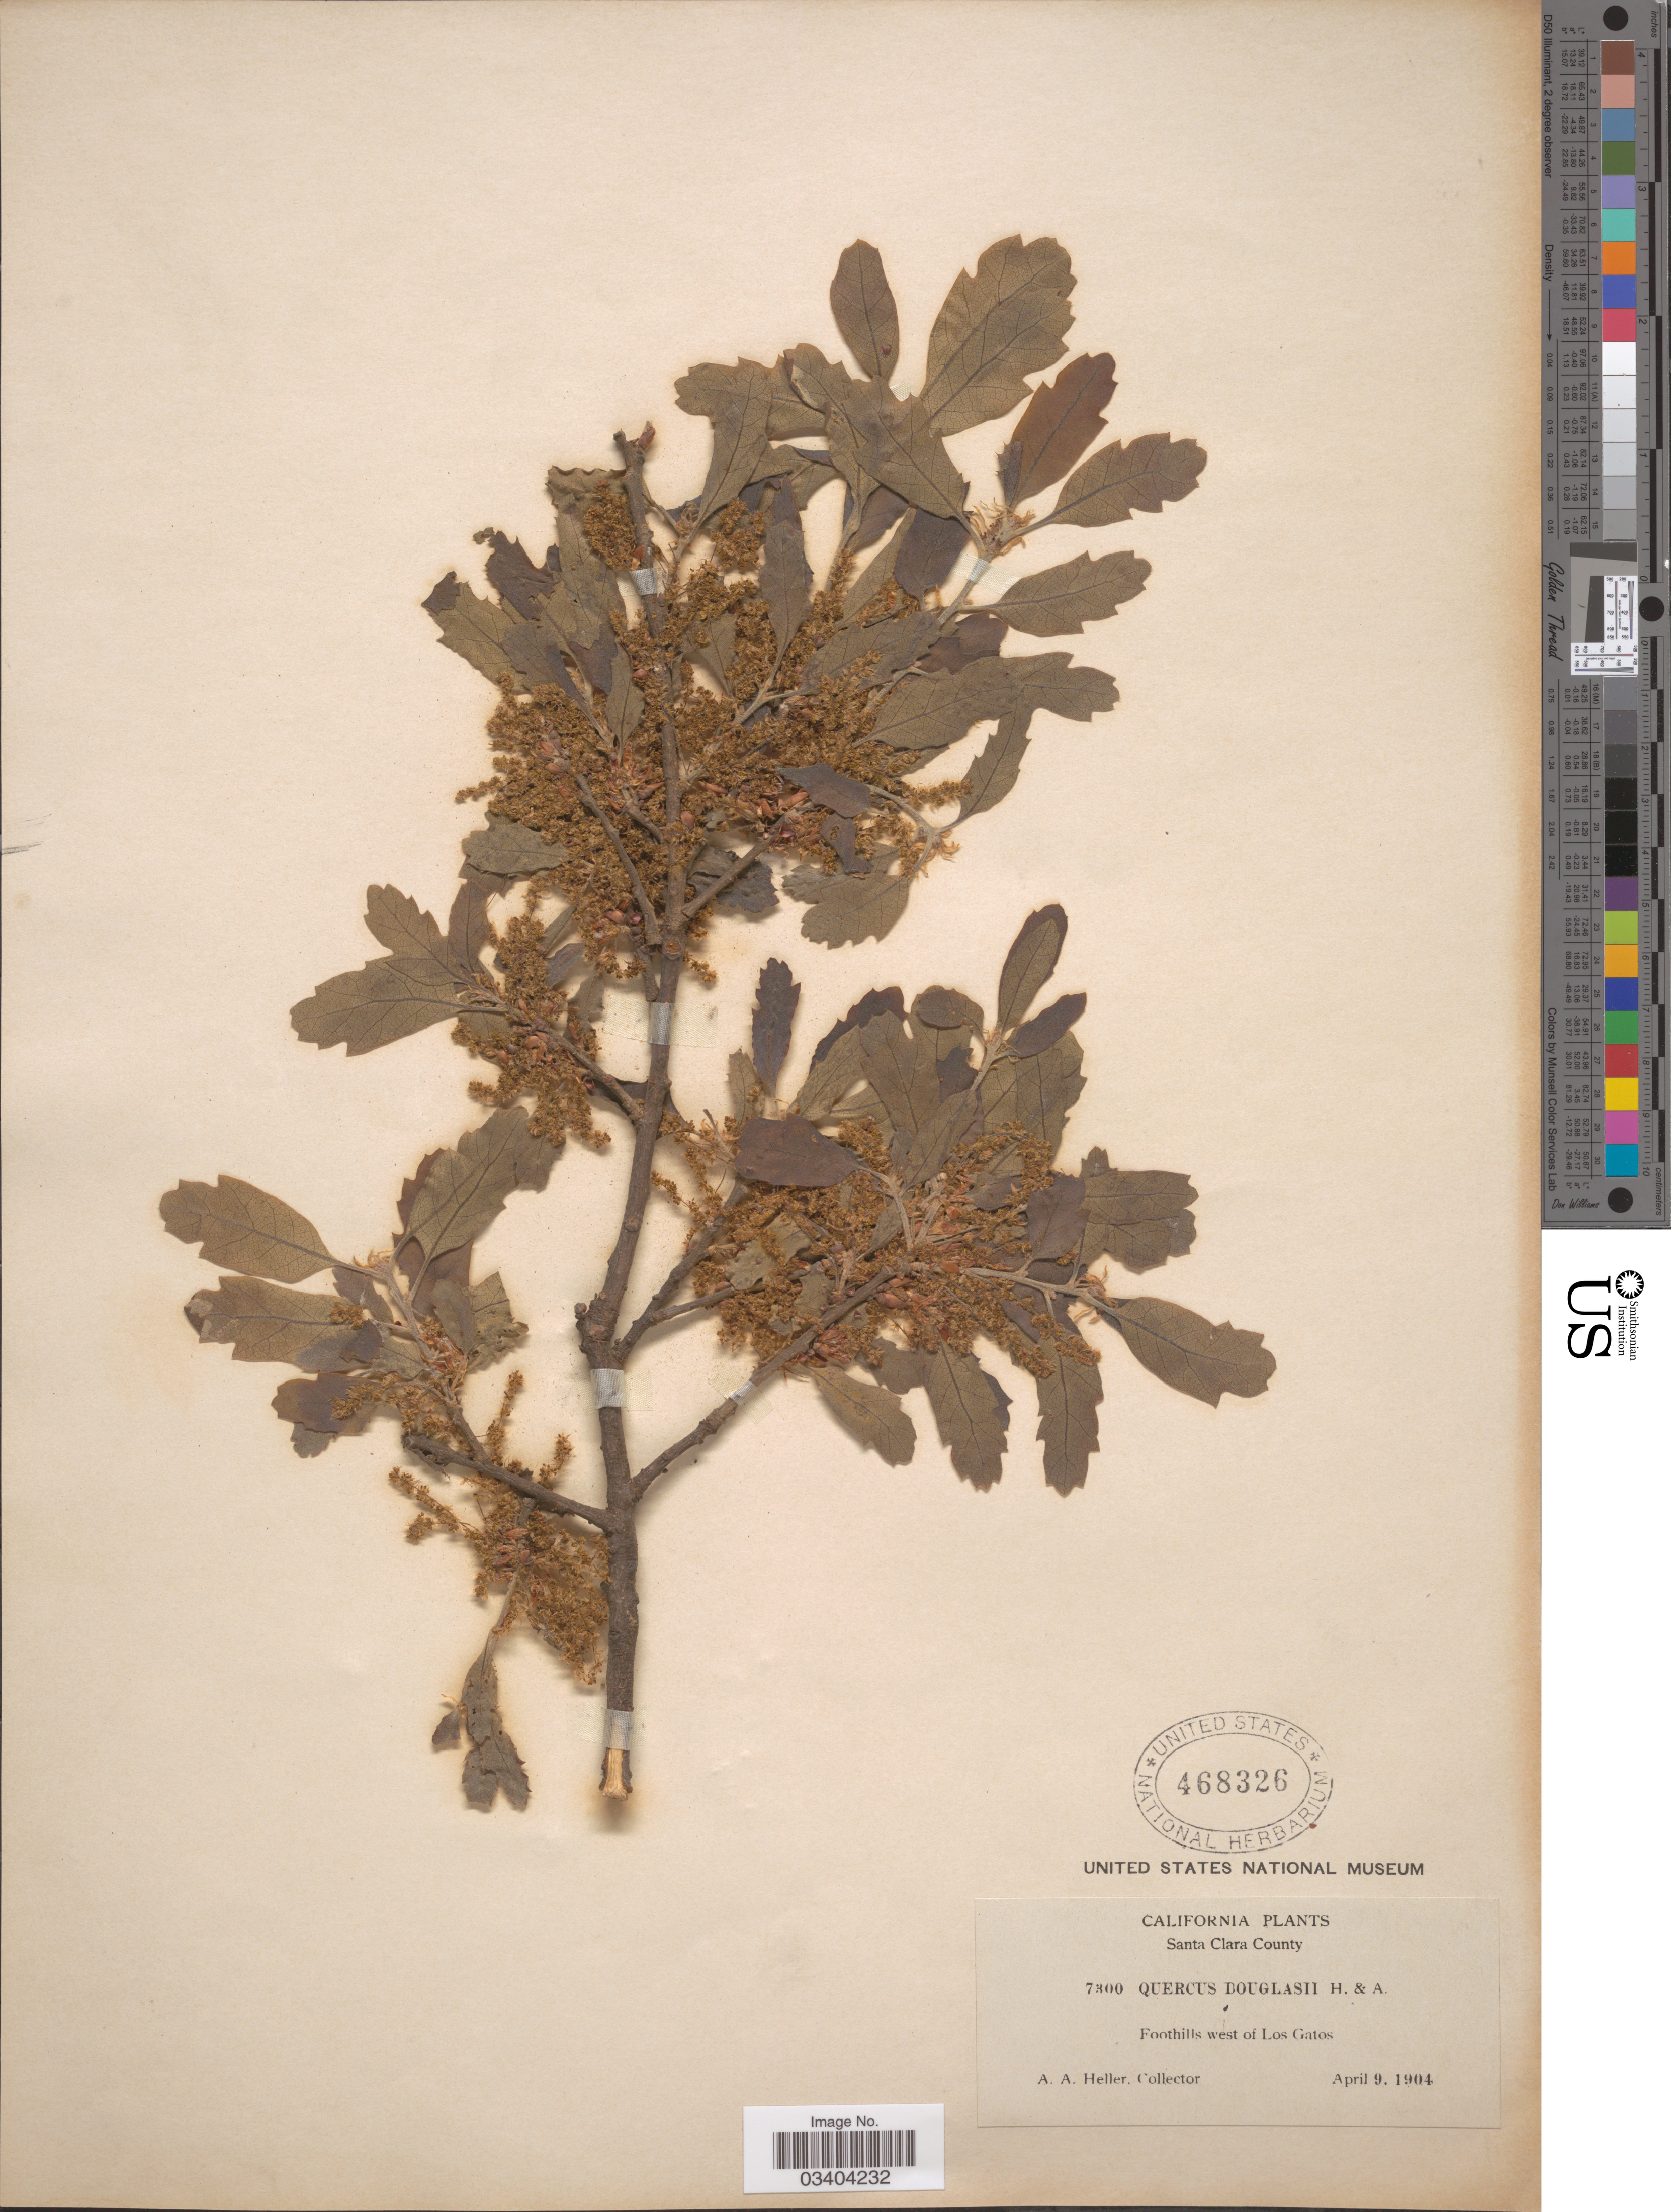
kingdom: Plantae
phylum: Tracheophyta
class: Magnoliopsida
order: Fagales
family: Fagaceae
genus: Quercus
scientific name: Quercus douglasii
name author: Hook. & Arn.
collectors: A. A. Heller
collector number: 7300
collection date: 1904-04-09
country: United States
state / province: California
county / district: Santa Clara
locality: Santa Clara County. Foothills west of Los Gatos.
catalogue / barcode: US 468326